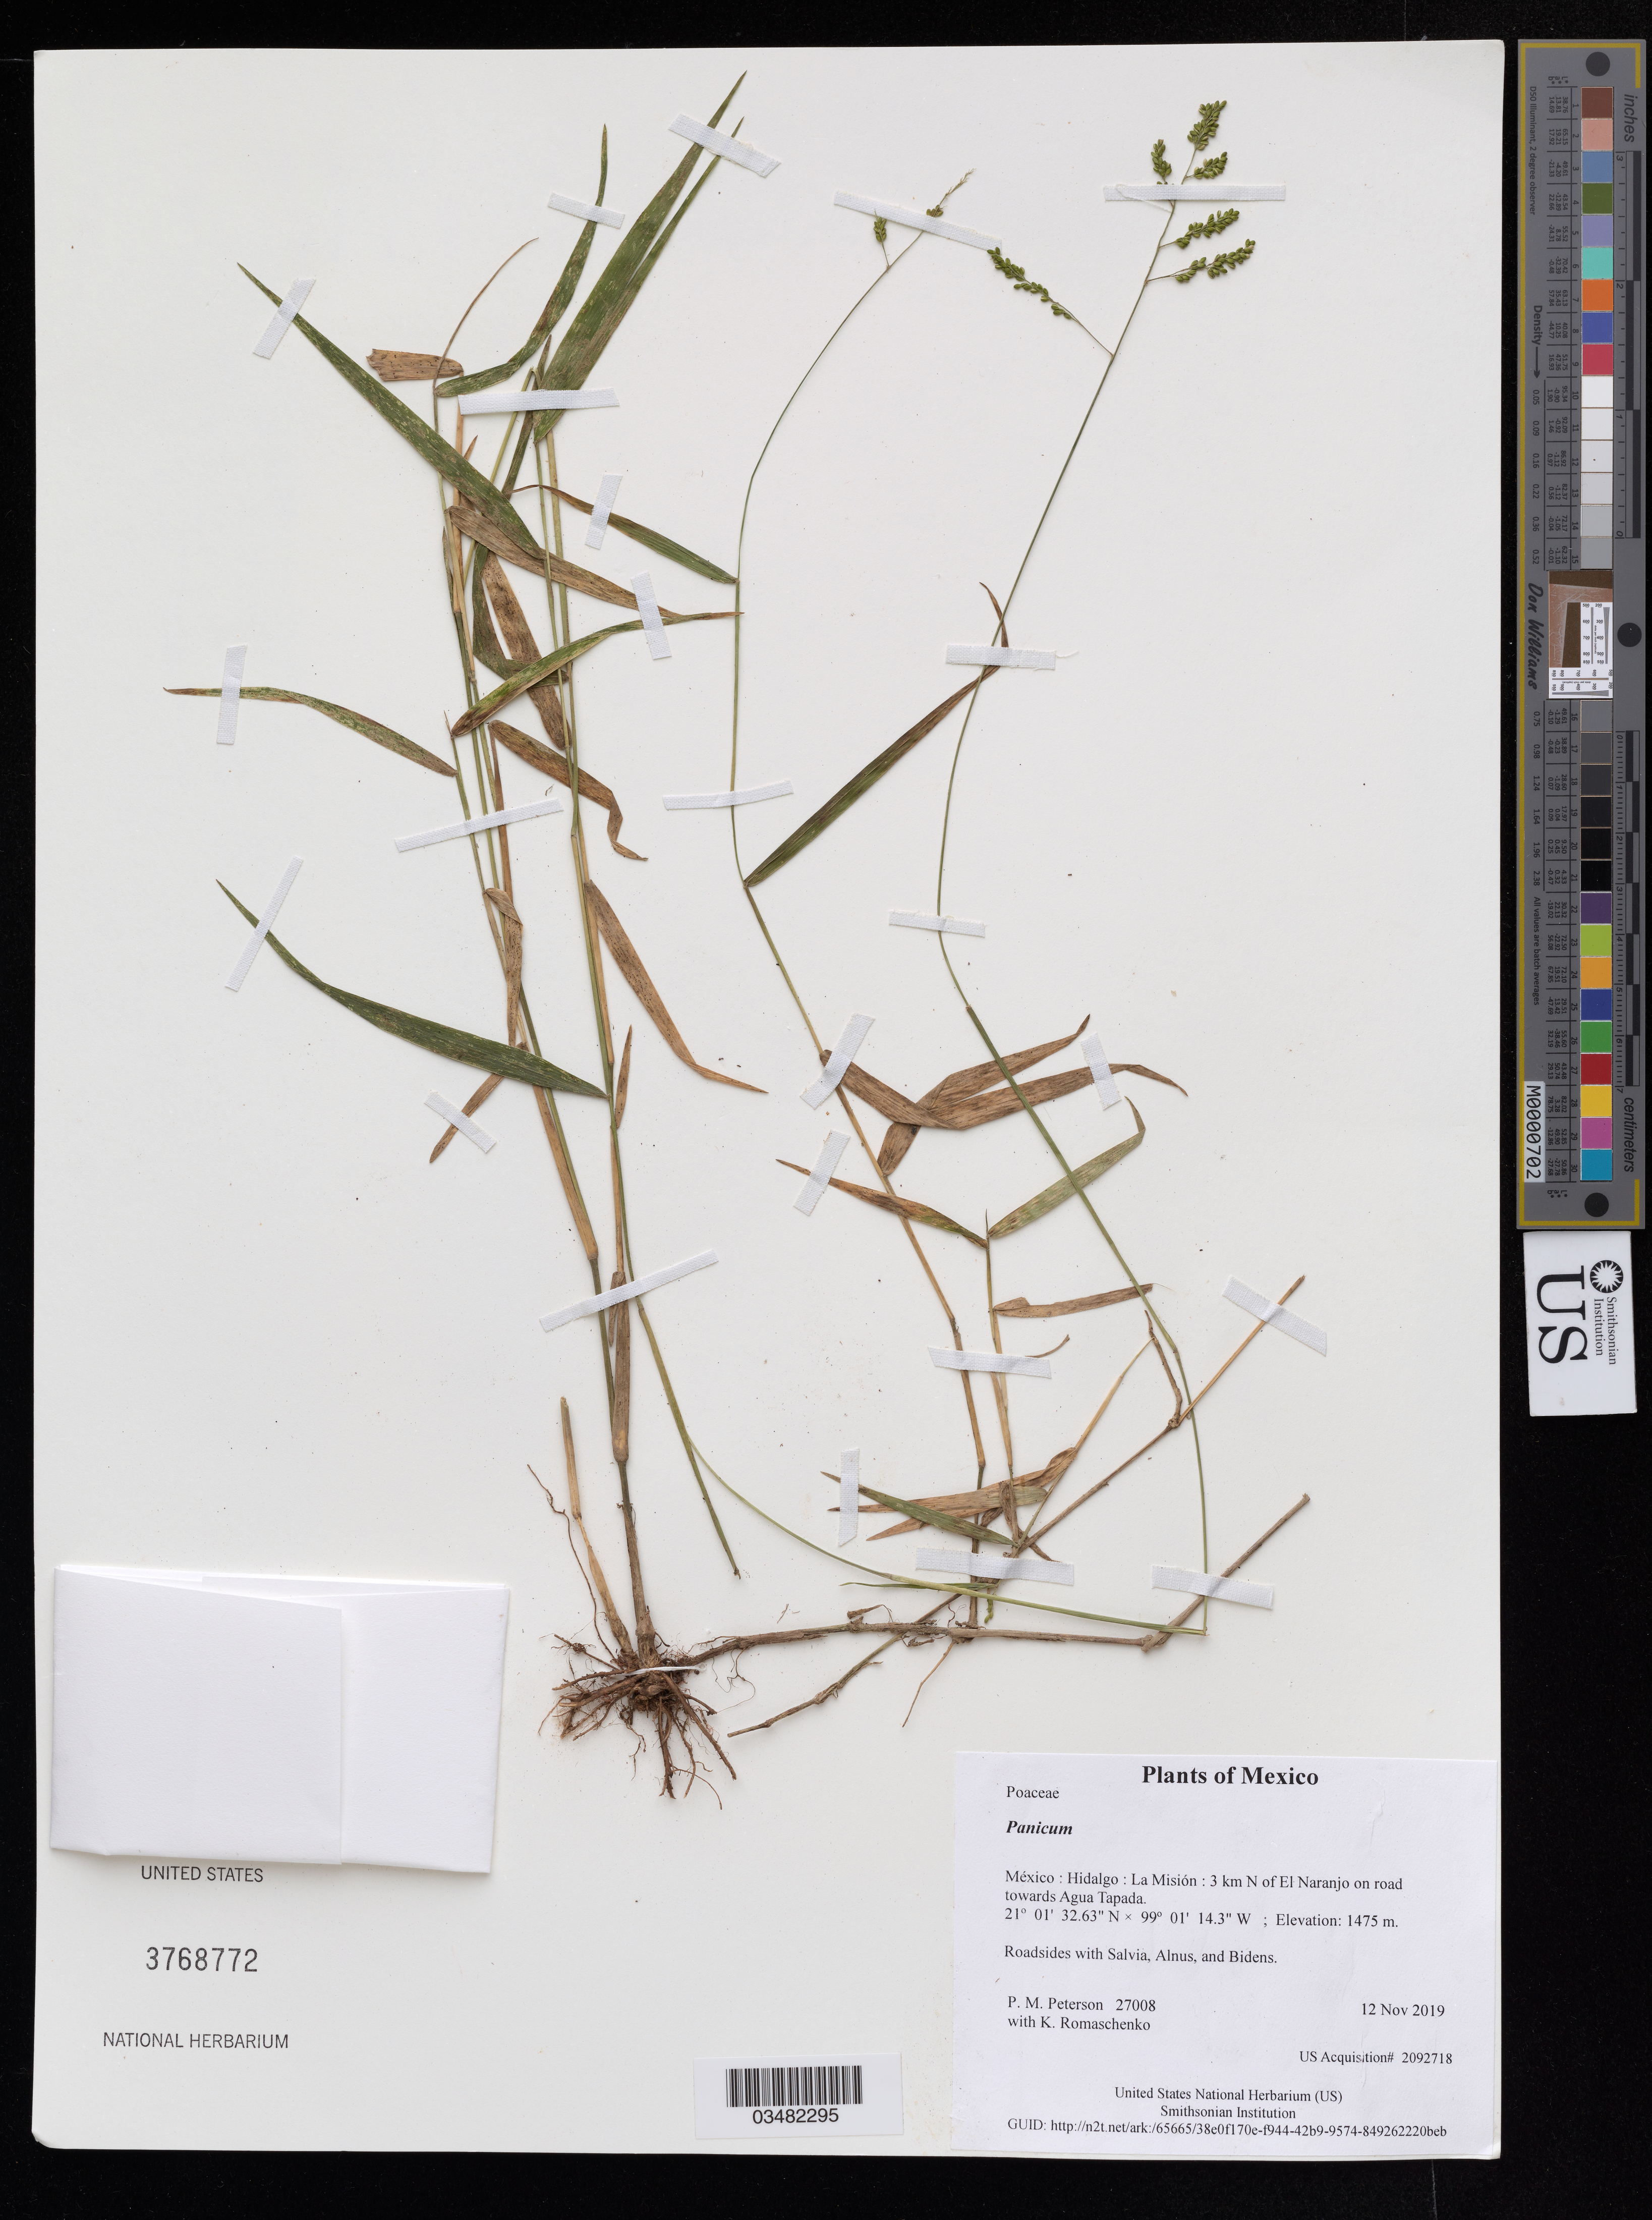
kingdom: Plantae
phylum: Tracheophyta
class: Liliopsida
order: Poales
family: Poaceae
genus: Panicum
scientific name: Panicum sp.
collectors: P. M. Peterson & K. Romaschenko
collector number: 27008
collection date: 2019-11-12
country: México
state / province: Hidalgo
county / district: La Misión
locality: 3 km N of El Naranjo on road towards Agua Tapada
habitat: Roadsides with Salvia, Alnus, and Bidens.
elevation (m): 1475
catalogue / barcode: US 3768772